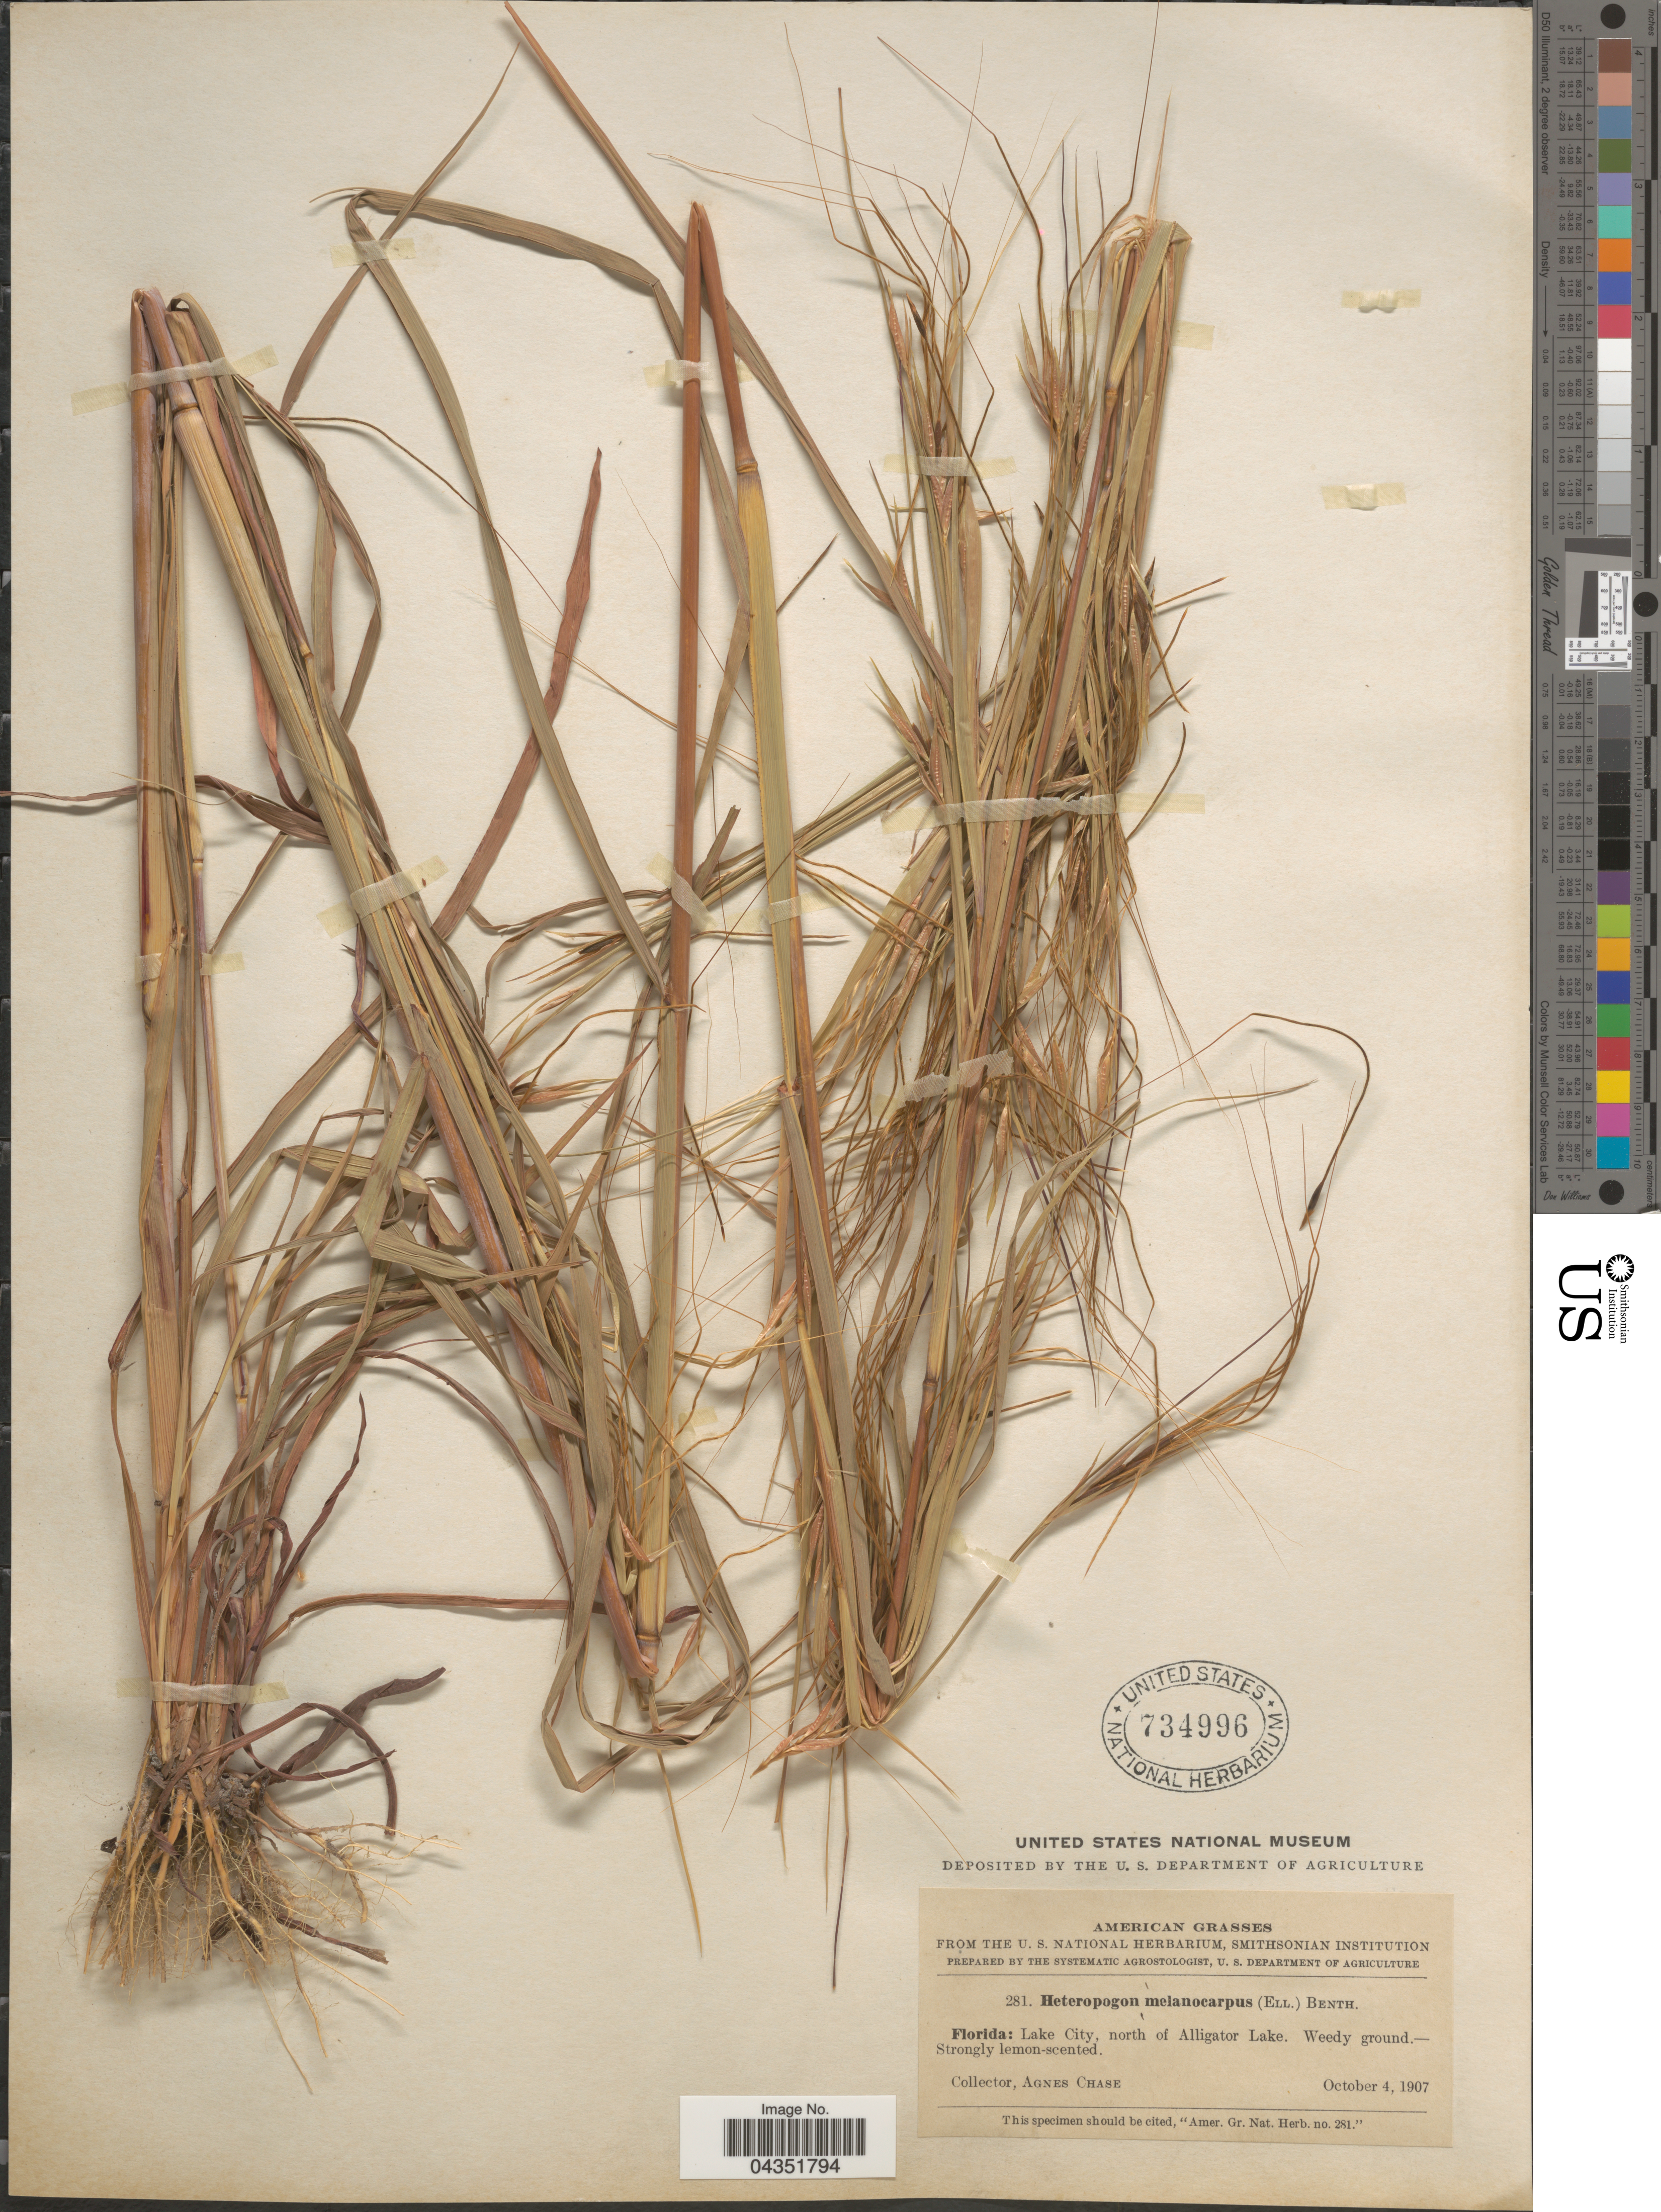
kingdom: Plantae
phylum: Tracheophyta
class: Liliopsida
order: Poales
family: Poaceae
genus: Heteropogon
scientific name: Heteropogon melanocarpus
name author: (Elliott) Benth.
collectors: A. Chase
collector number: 281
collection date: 1907-10-04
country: United States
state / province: Florida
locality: Lake City, north of Alligator Lake.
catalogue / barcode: US 734996